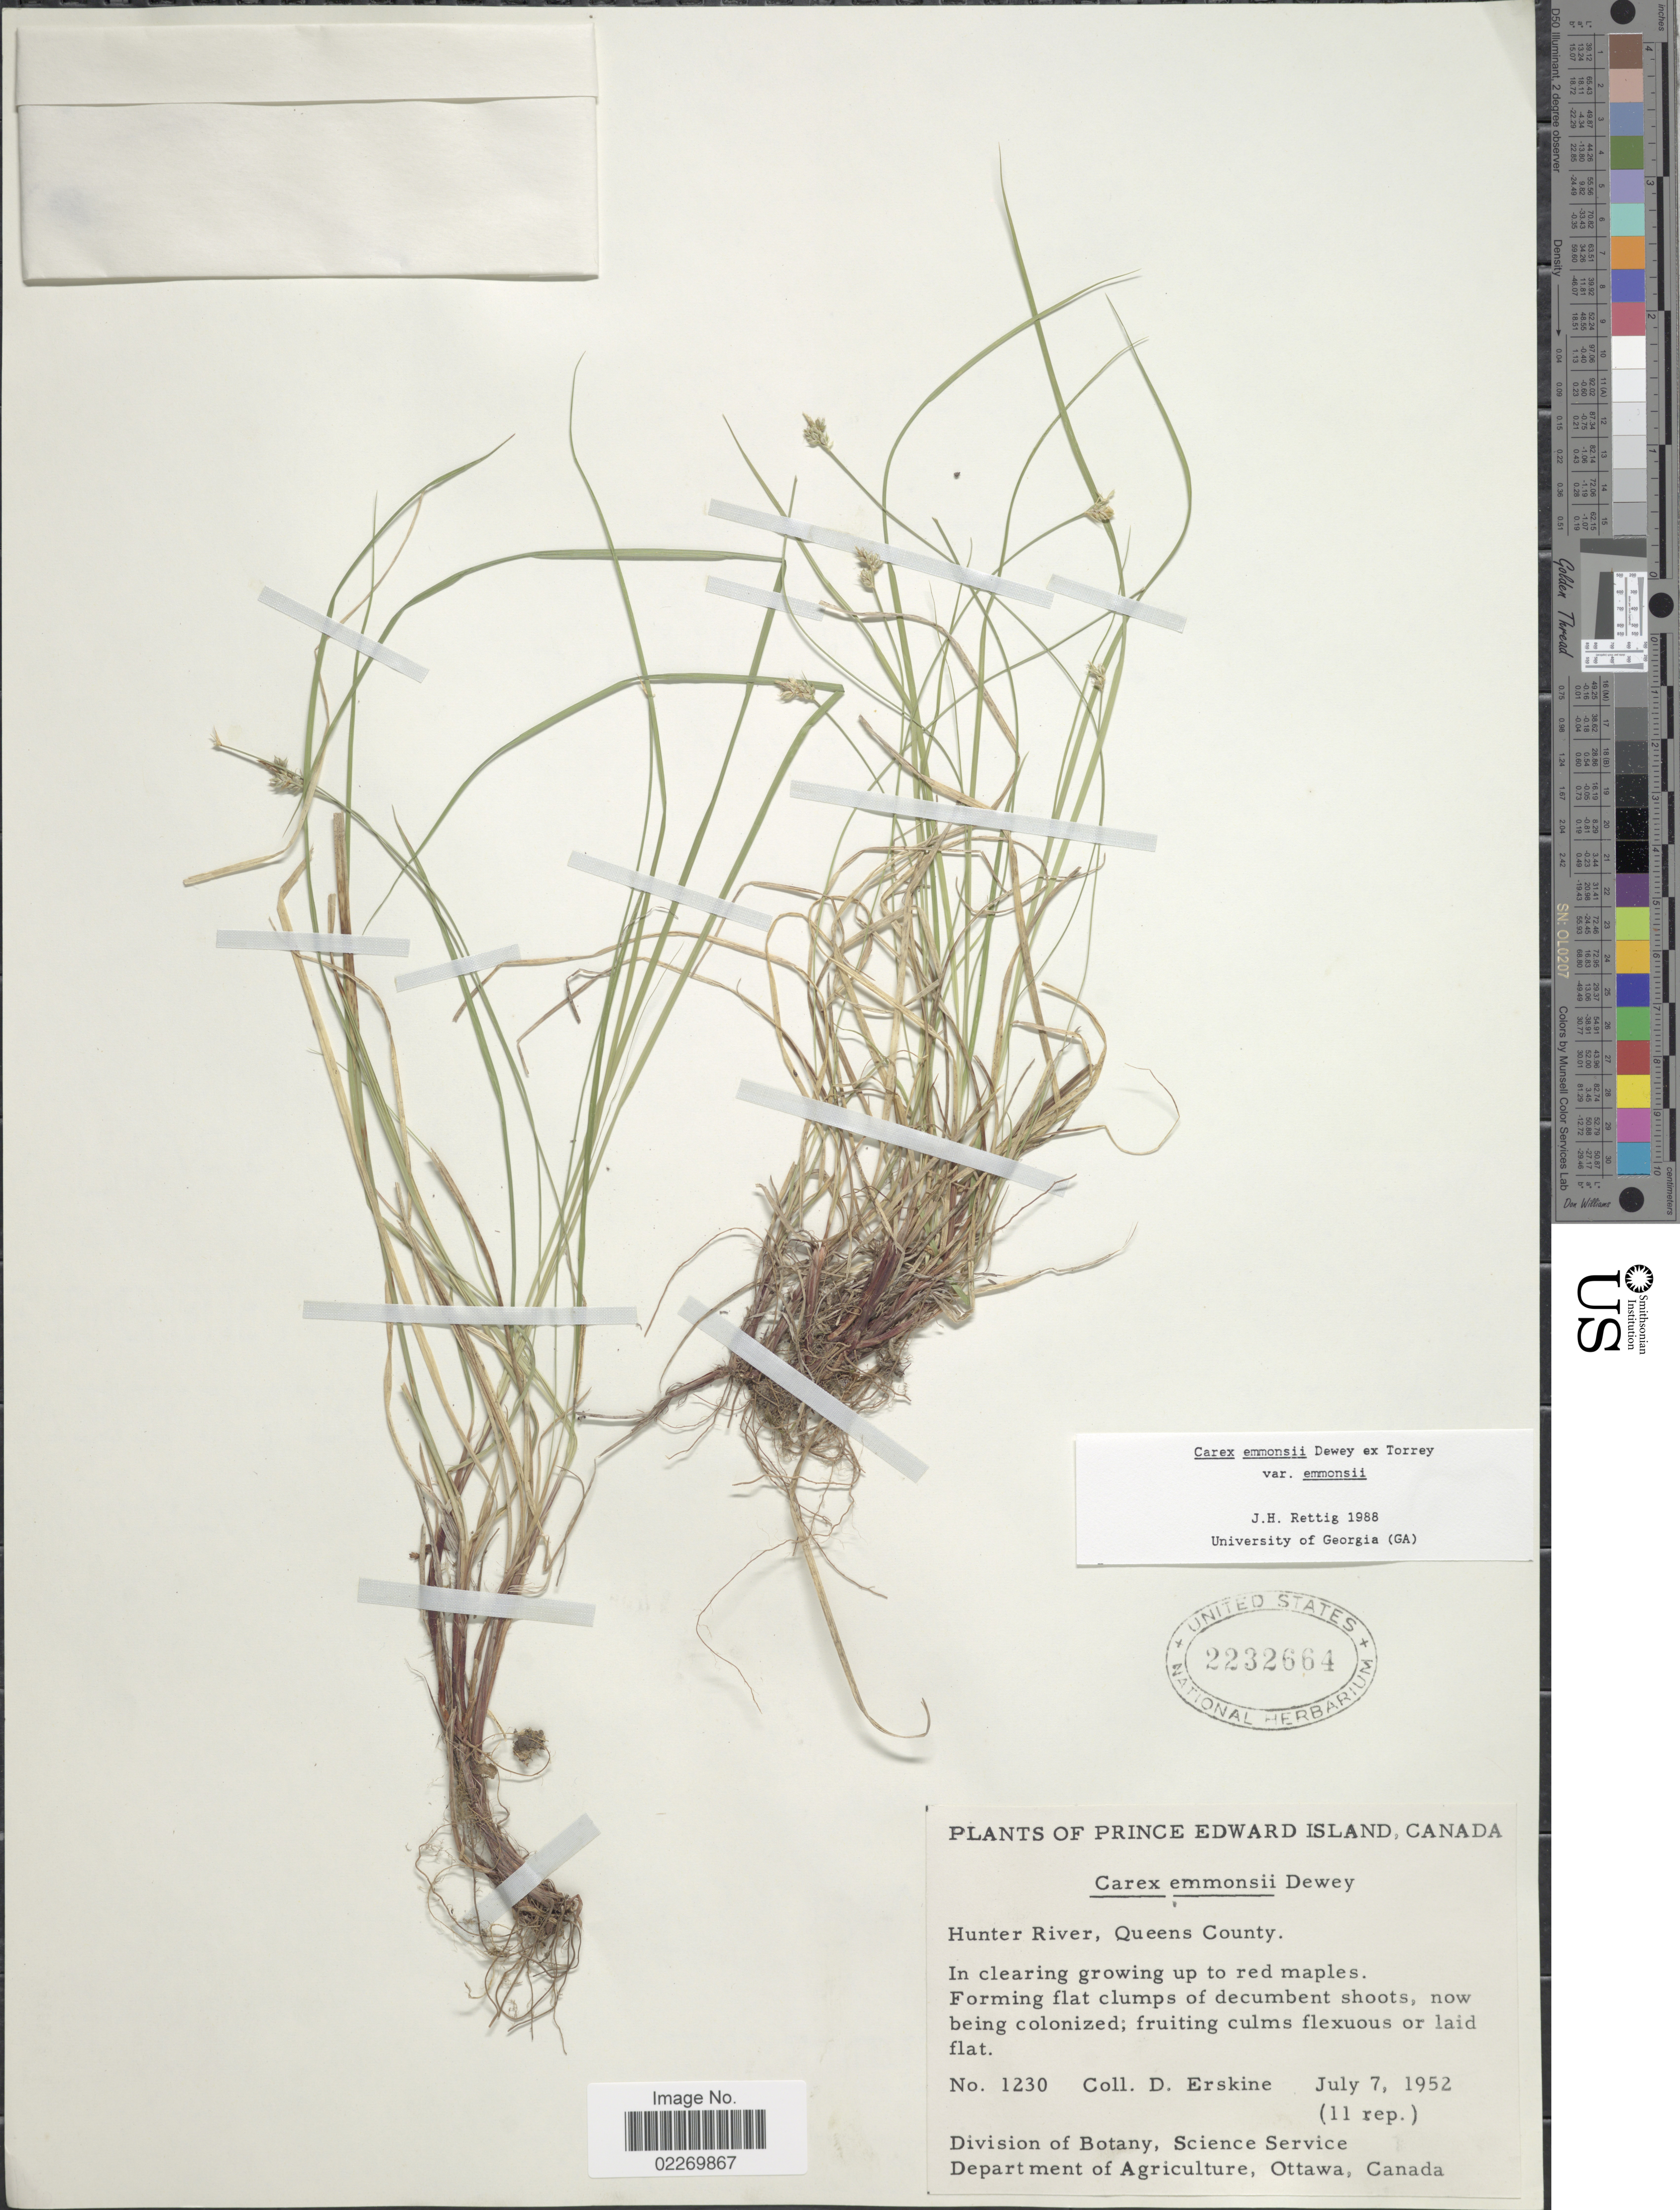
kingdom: Plantae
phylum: Tracheophyta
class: Liliopsida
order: Poales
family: Cyperaceae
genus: Carex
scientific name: Carex emmonsii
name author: Dewey ex Torr.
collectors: D. Erskine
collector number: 1230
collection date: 1952-07-07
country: Canada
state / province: Prince Edward Island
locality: Hunter River, Queens County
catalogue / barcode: US 2232664